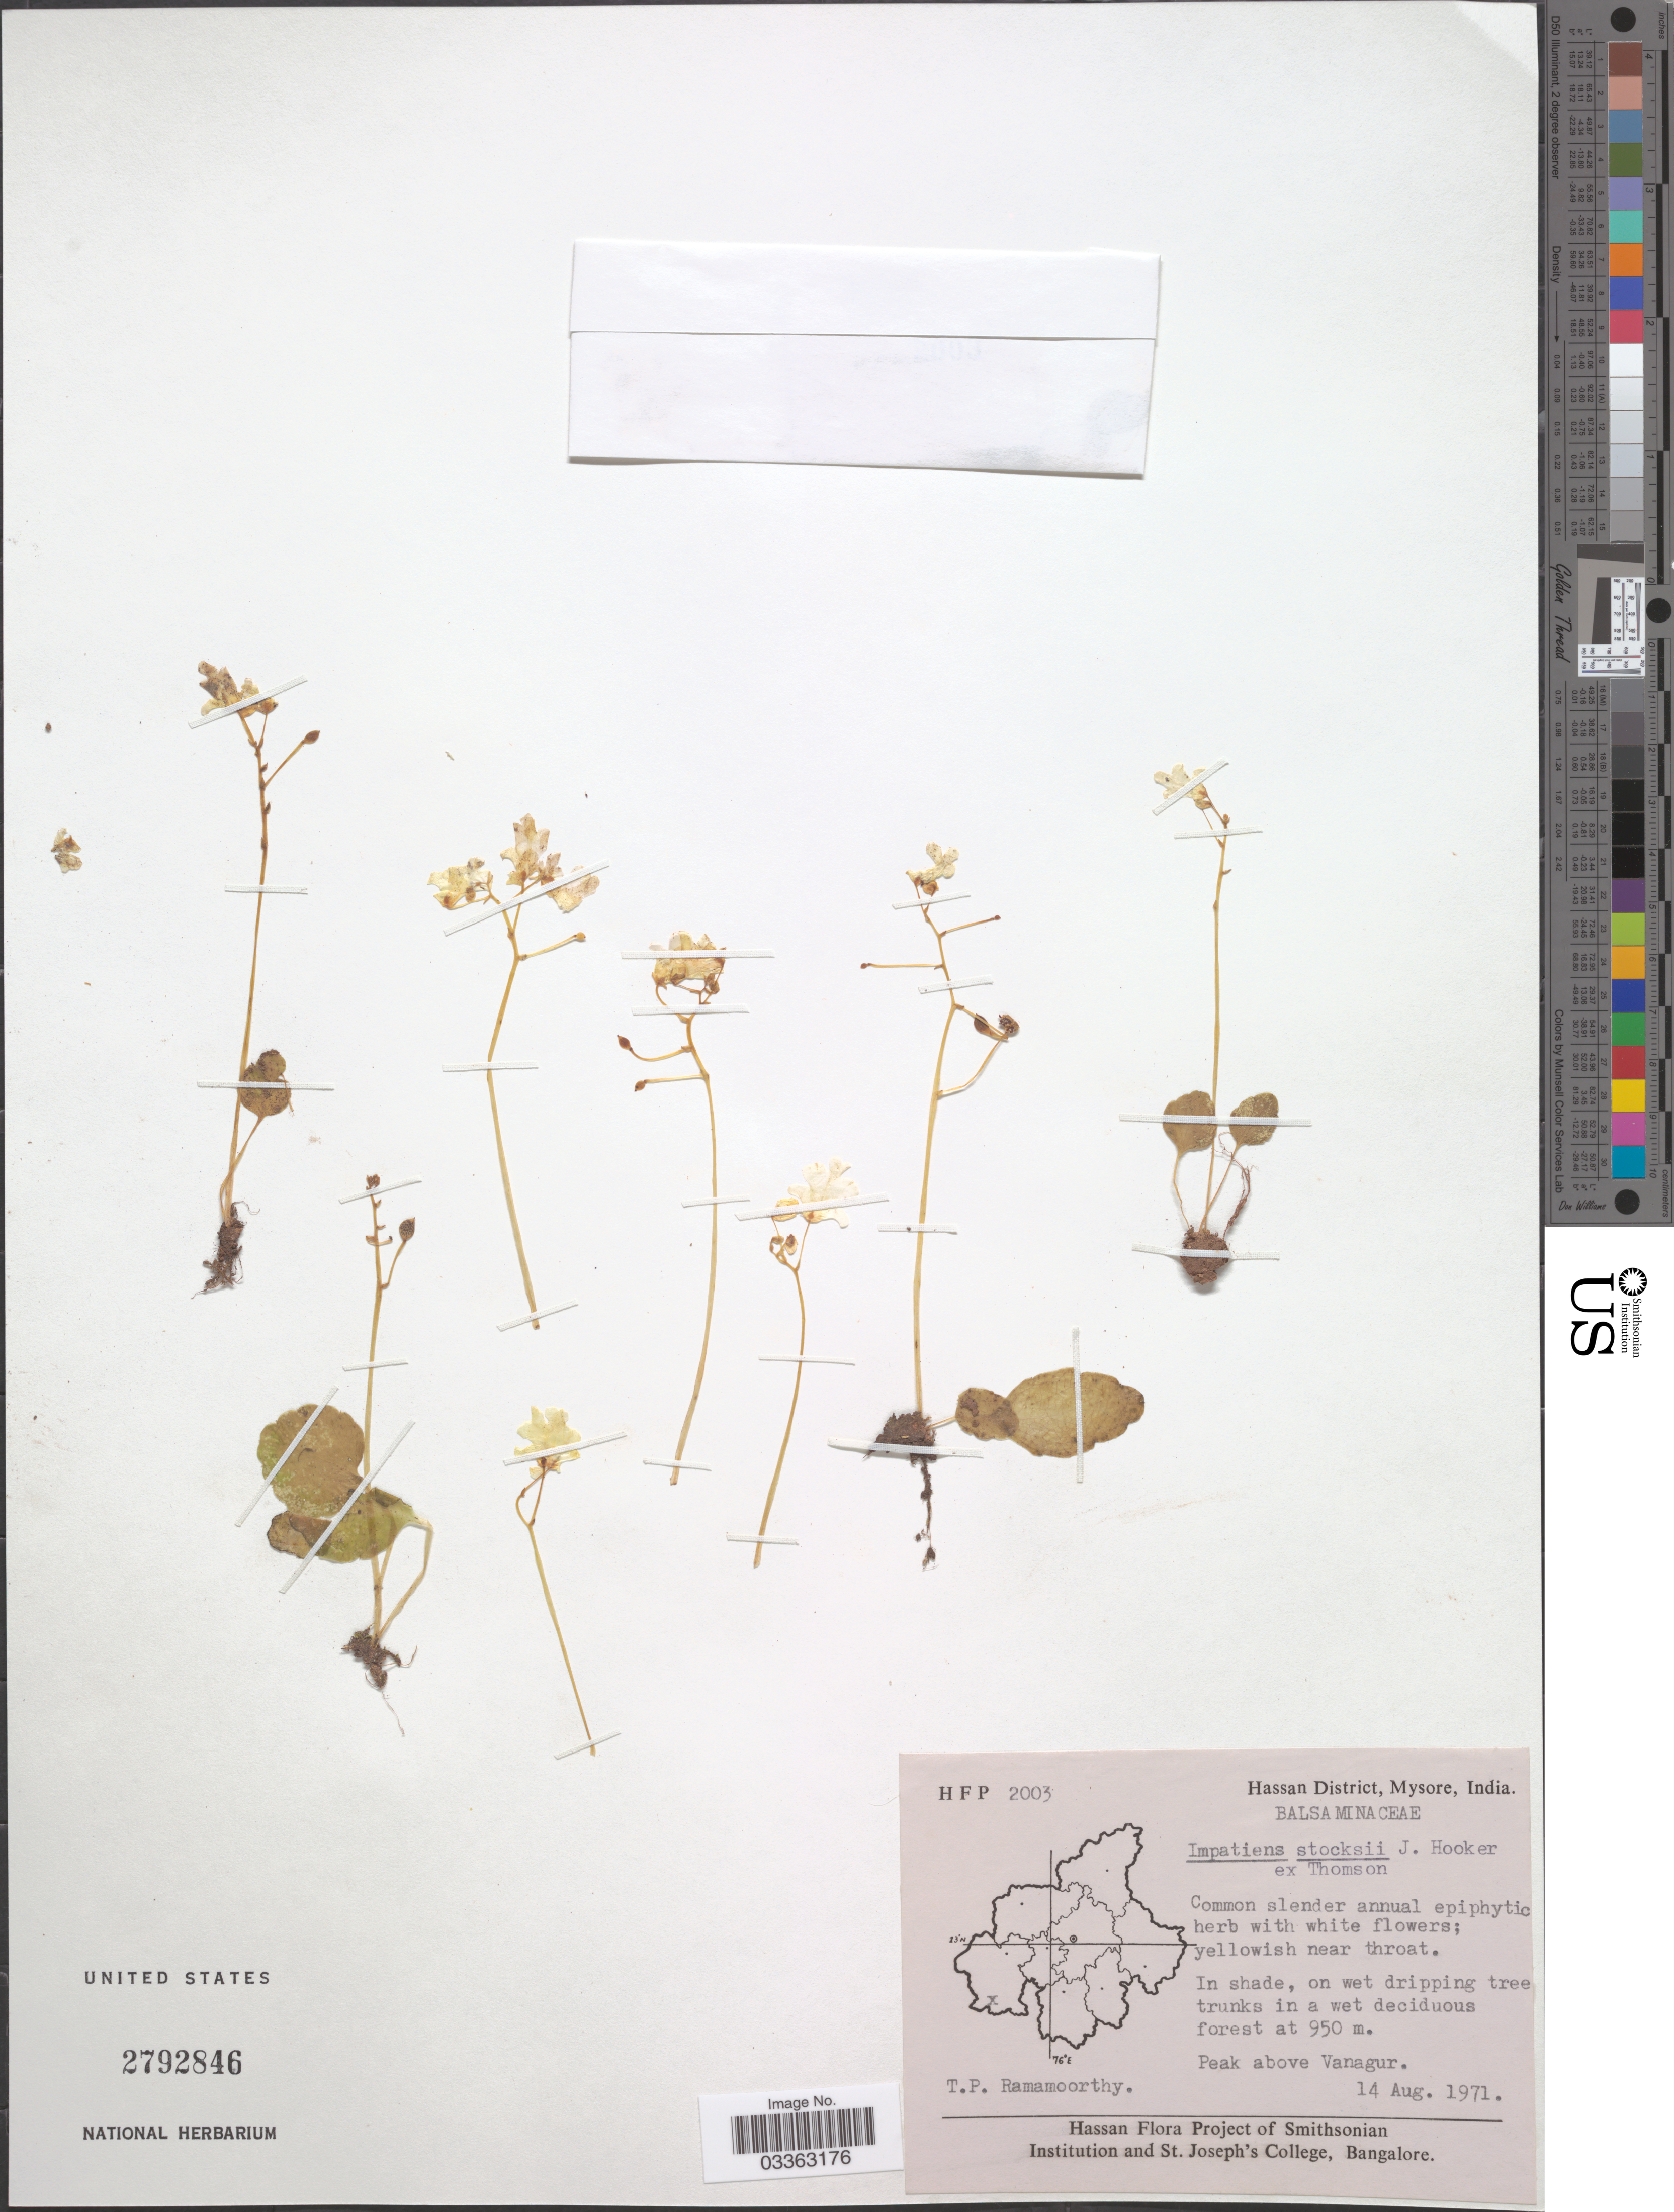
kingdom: Plantae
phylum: Tracheophyta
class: Magnoliopsida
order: Ericales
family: Balsaminaceae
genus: Impatiens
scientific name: Impatiens stocksii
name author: Hook. f. & Thomson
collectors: T. P. Ramamoorthy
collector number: HFP2003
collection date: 1971-08-14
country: India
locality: Hassan District, Mysore, Peak above Vanagur.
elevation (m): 950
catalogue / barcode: US 2792846